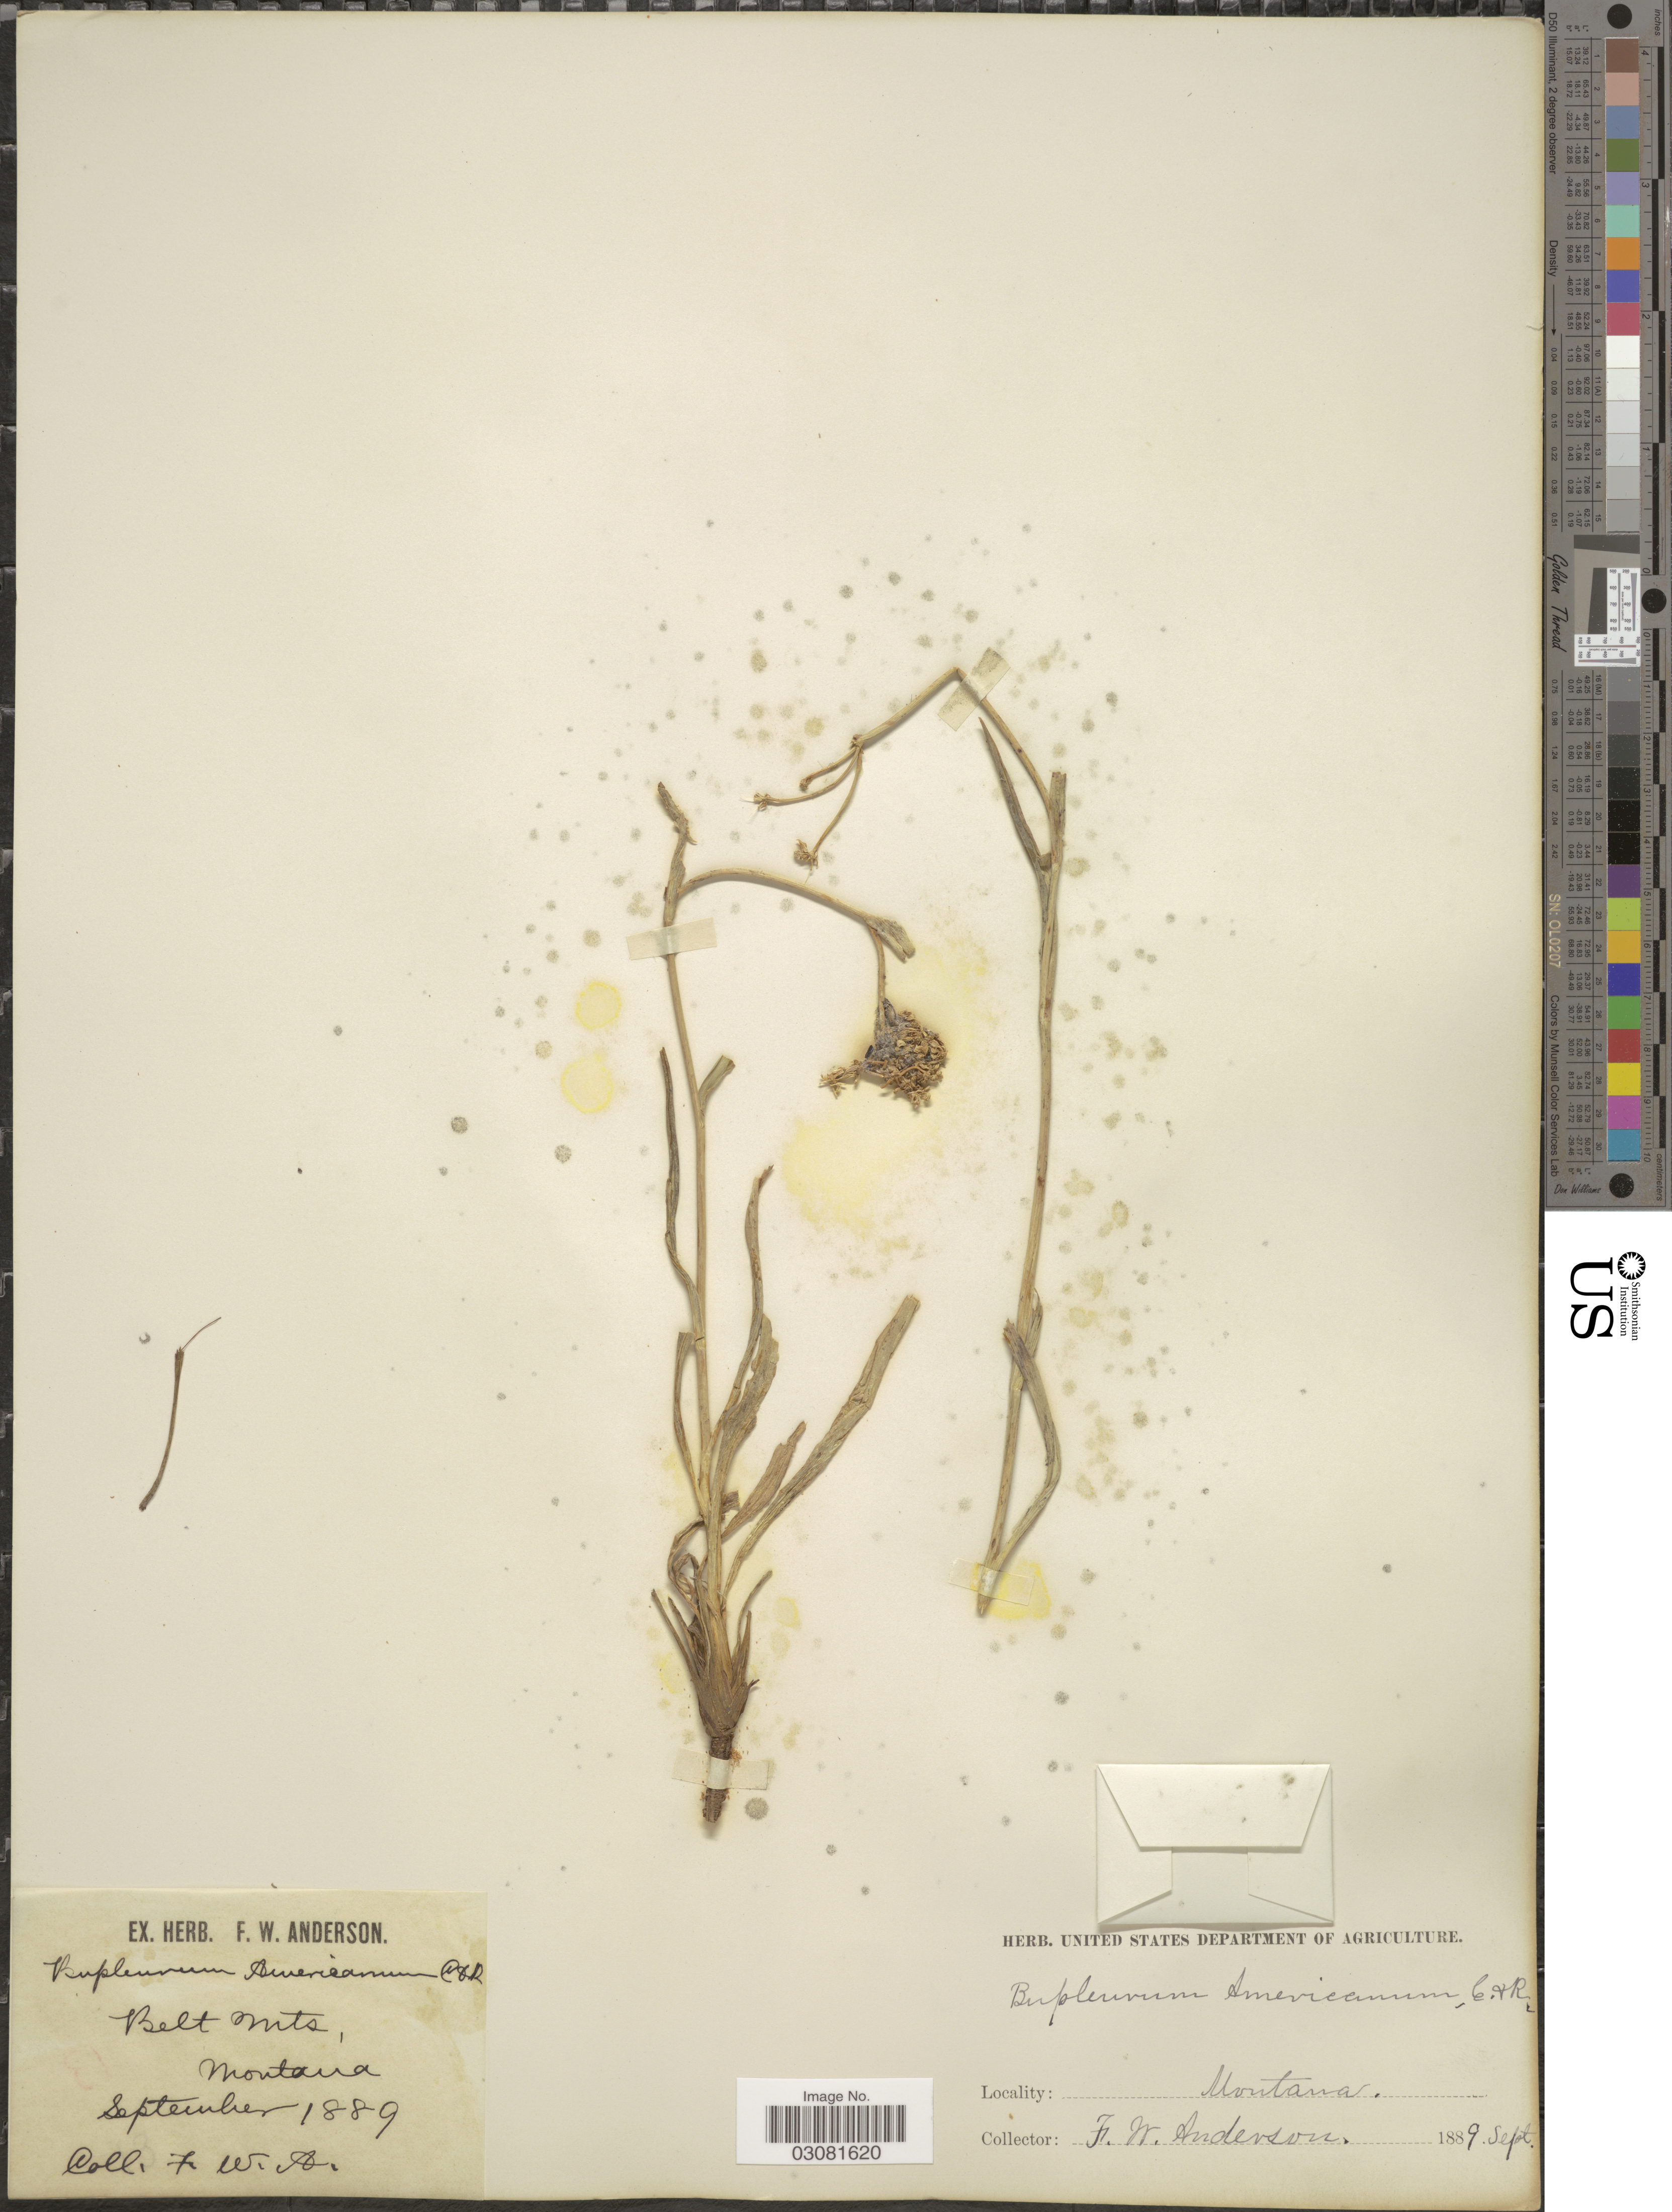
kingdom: Plantae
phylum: Tracheophyta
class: Magnoliopsida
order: Apiales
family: Apiaceae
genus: Bupleurum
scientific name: Bupleurum americanum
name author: J.M. Coult. & Rose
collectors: F. W. Anderson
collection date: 1889-09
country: United States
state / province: Montana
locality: Belt Mts.